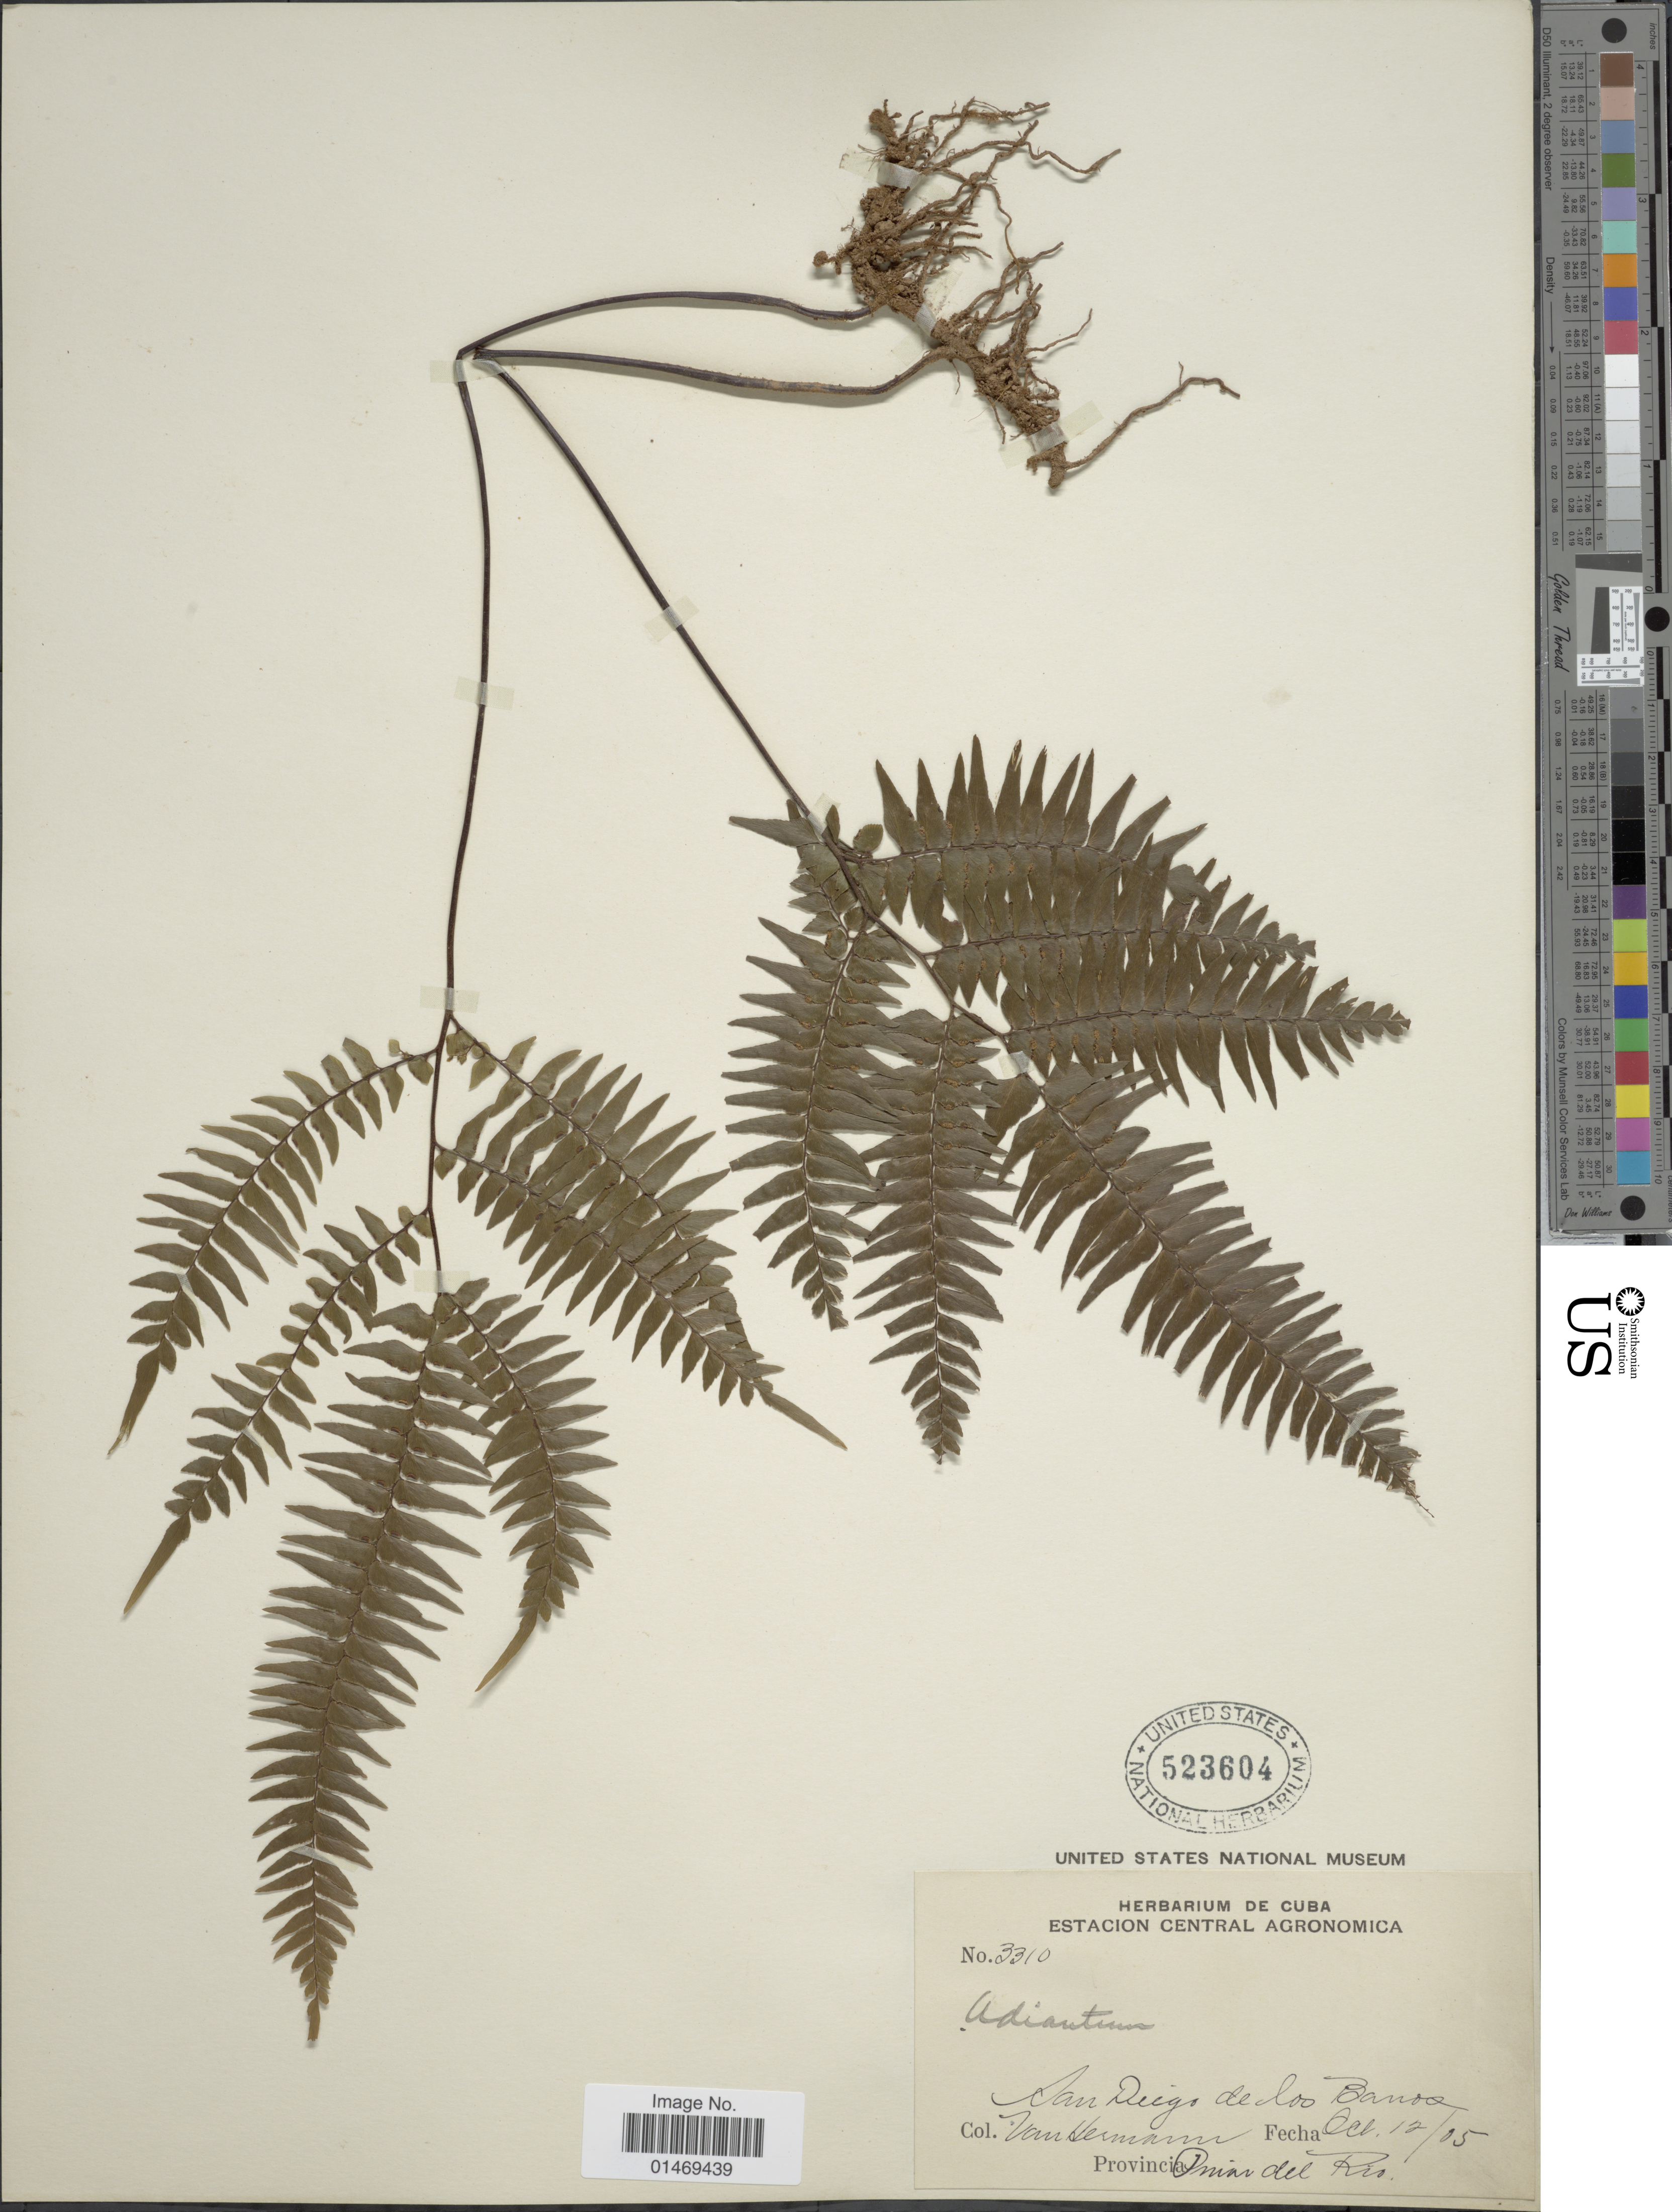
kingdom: Plantae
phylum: Tracheophyta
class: Polypodiopsida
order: Polypodiales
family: Pteridaceae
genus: Adiantum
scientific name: Adiantum pyramidale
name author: (L.) Willd.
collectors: Van Hermann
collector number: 3310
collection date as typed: Transcribed d/m/y: 12/10/5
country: Cuba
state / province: Pinar del Río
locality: San Diego de los Banos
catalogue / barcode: US 523604